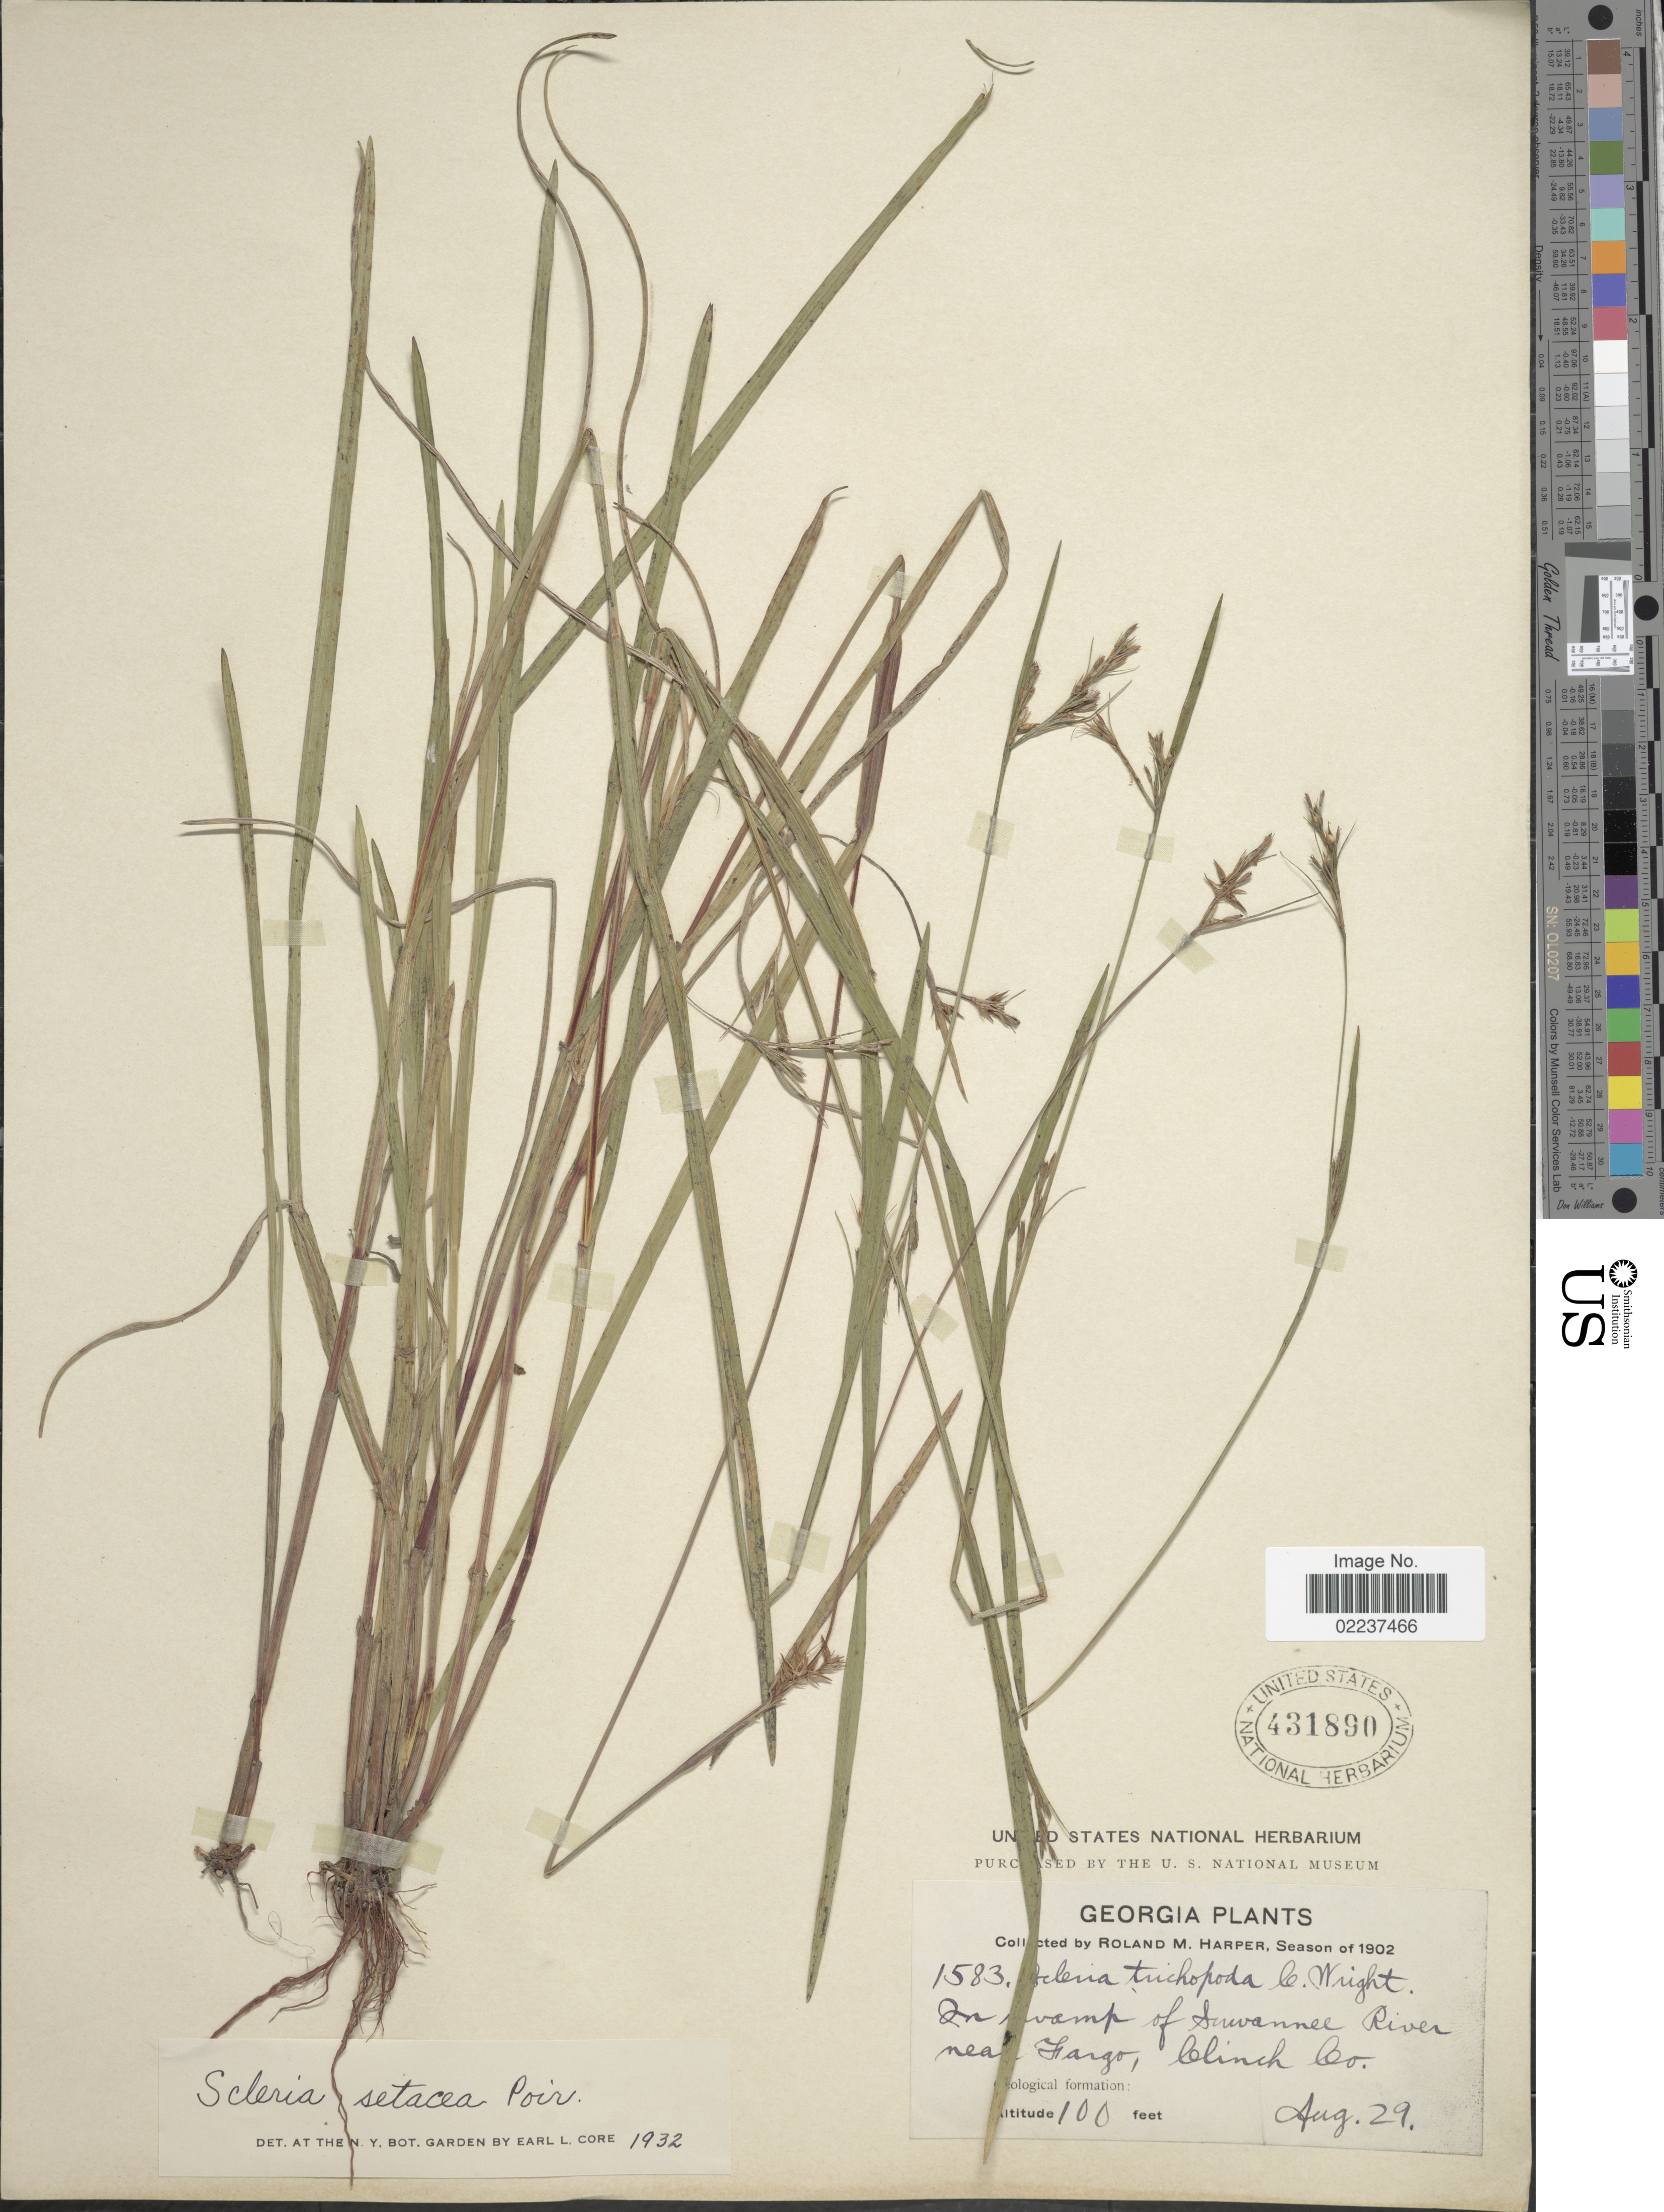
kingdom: Plantae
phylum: Tracheophyta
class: Liliopsida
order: Poales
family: Cyperaceae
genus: Scleria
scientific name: Scleria muehlenbergii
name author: Steud.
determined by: Strong, Mark T., (BOT), Smithsonian Institution - National Museum of Natural History (UNITED STATES)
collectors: R. M. Harper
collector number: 1583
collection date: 1902-08-29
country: United States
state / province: Georgia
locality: In swamp of Suwannee River near Fargo, Clinch Co.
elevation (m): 30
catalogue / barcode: US 431890